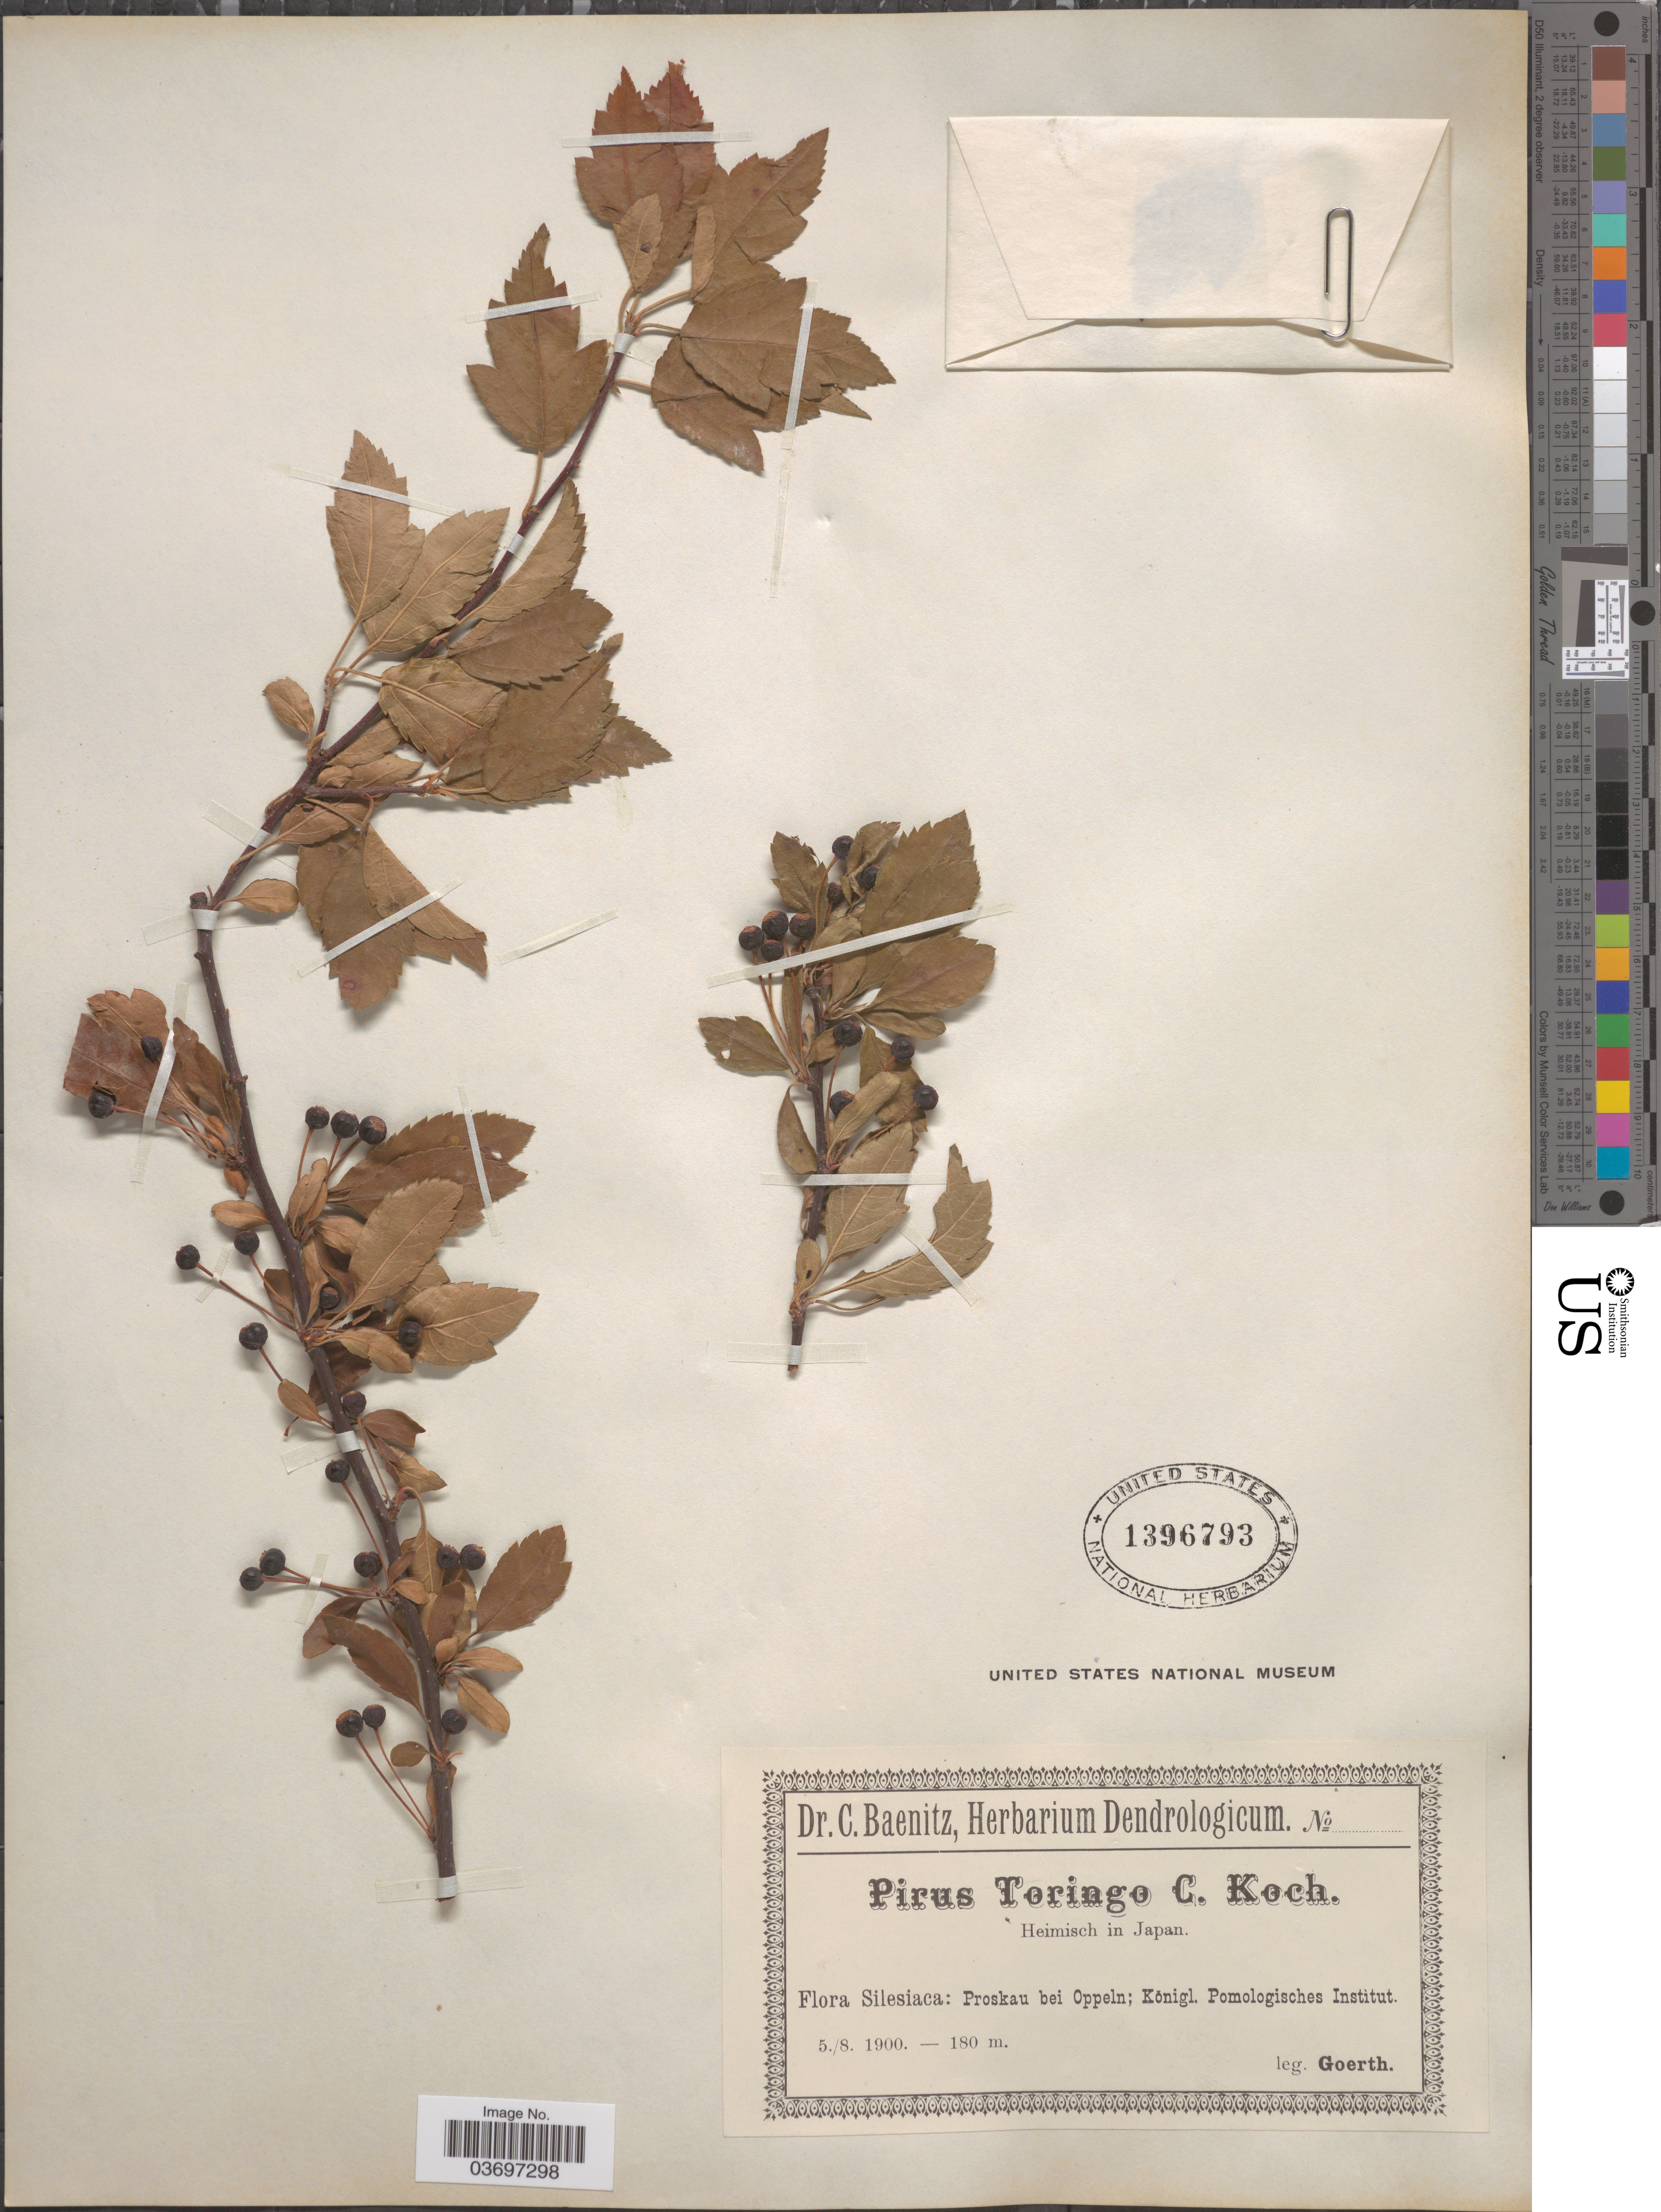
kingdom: Plantae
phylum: Tracheophyta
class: Magnoliopsida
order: Rosales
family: Rosaceae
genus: Malus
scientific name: Malus sieboldii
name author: Rehder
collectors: Goerth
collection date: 1900-08-05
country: Poland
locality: Silesiaca: Proskau bei Oppeln: Kŏnigl. Pomologisches Institut.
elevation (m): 180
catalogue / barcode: US 1396793